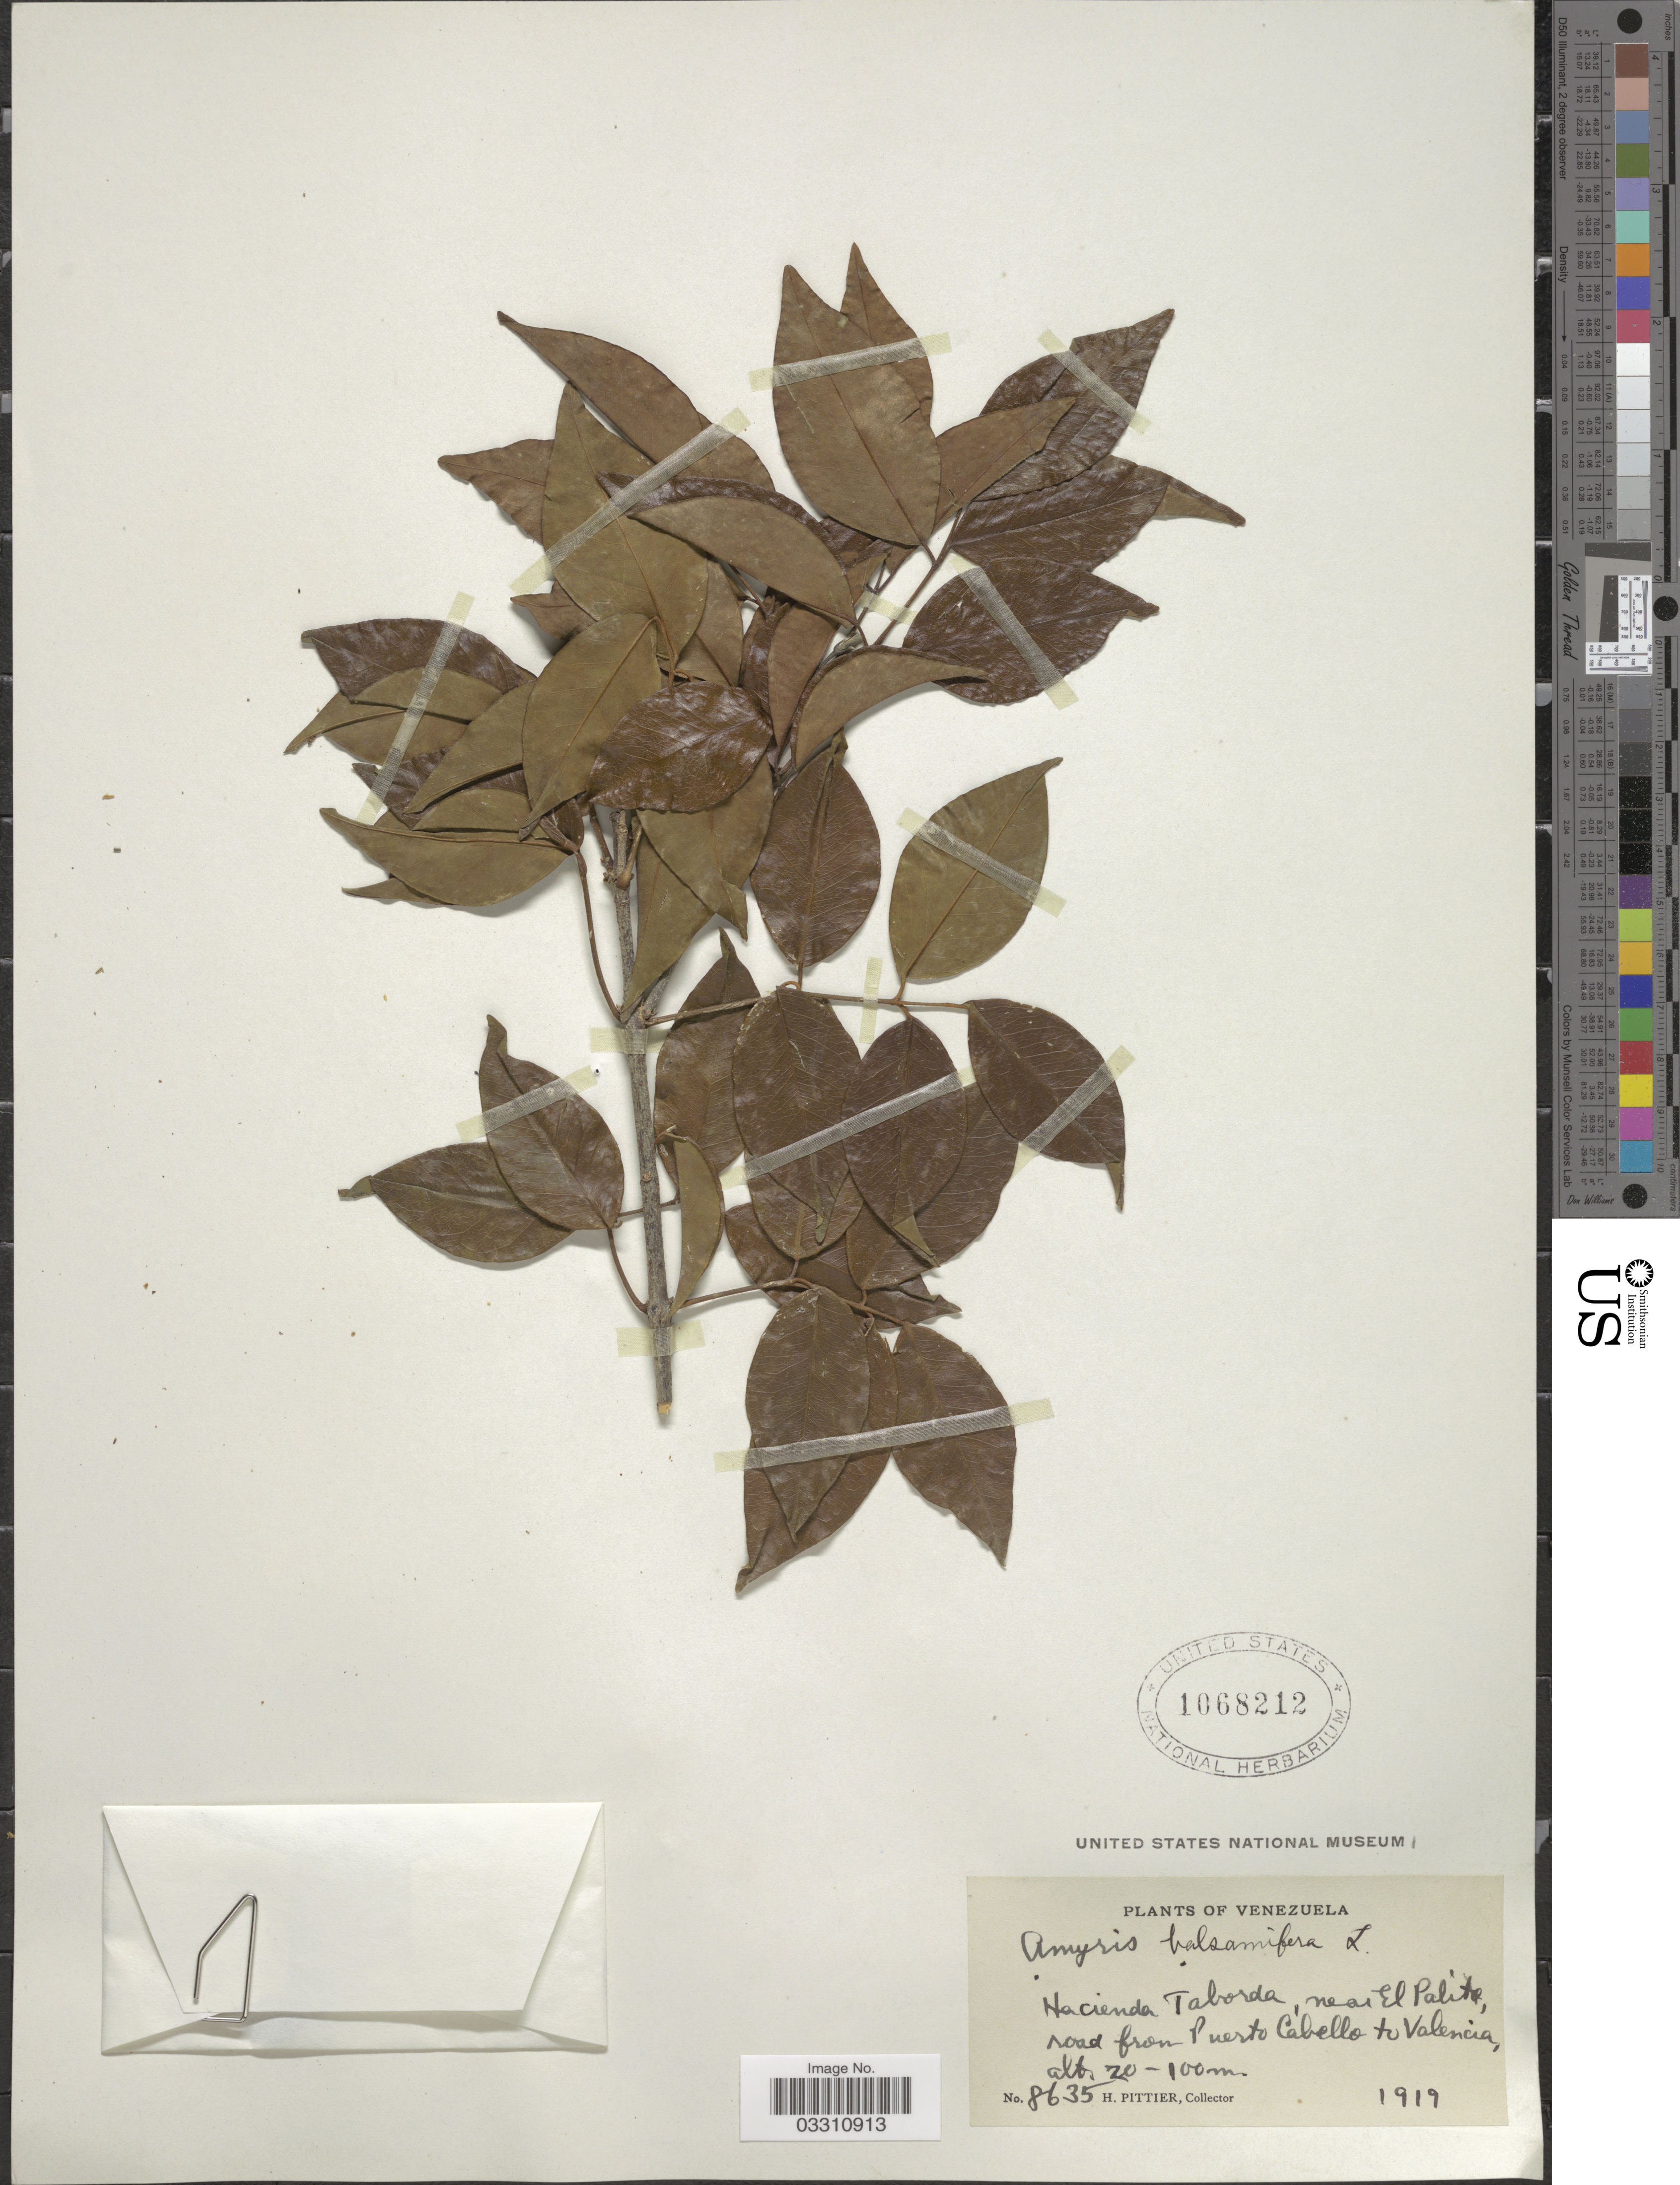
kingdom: Plantae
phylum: Tracheophyta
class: Magnoliopsida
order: Sapindales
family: Rutaceae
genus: Amyris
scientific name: Amyris balsamifera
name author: L.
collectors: H. F. Pittier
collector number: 8635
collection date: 1919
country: Venezuela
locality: Hacienda Taborda, near El Palito road from Puerto Cabello to Valencia.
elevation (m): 20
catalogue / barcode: US 1068212